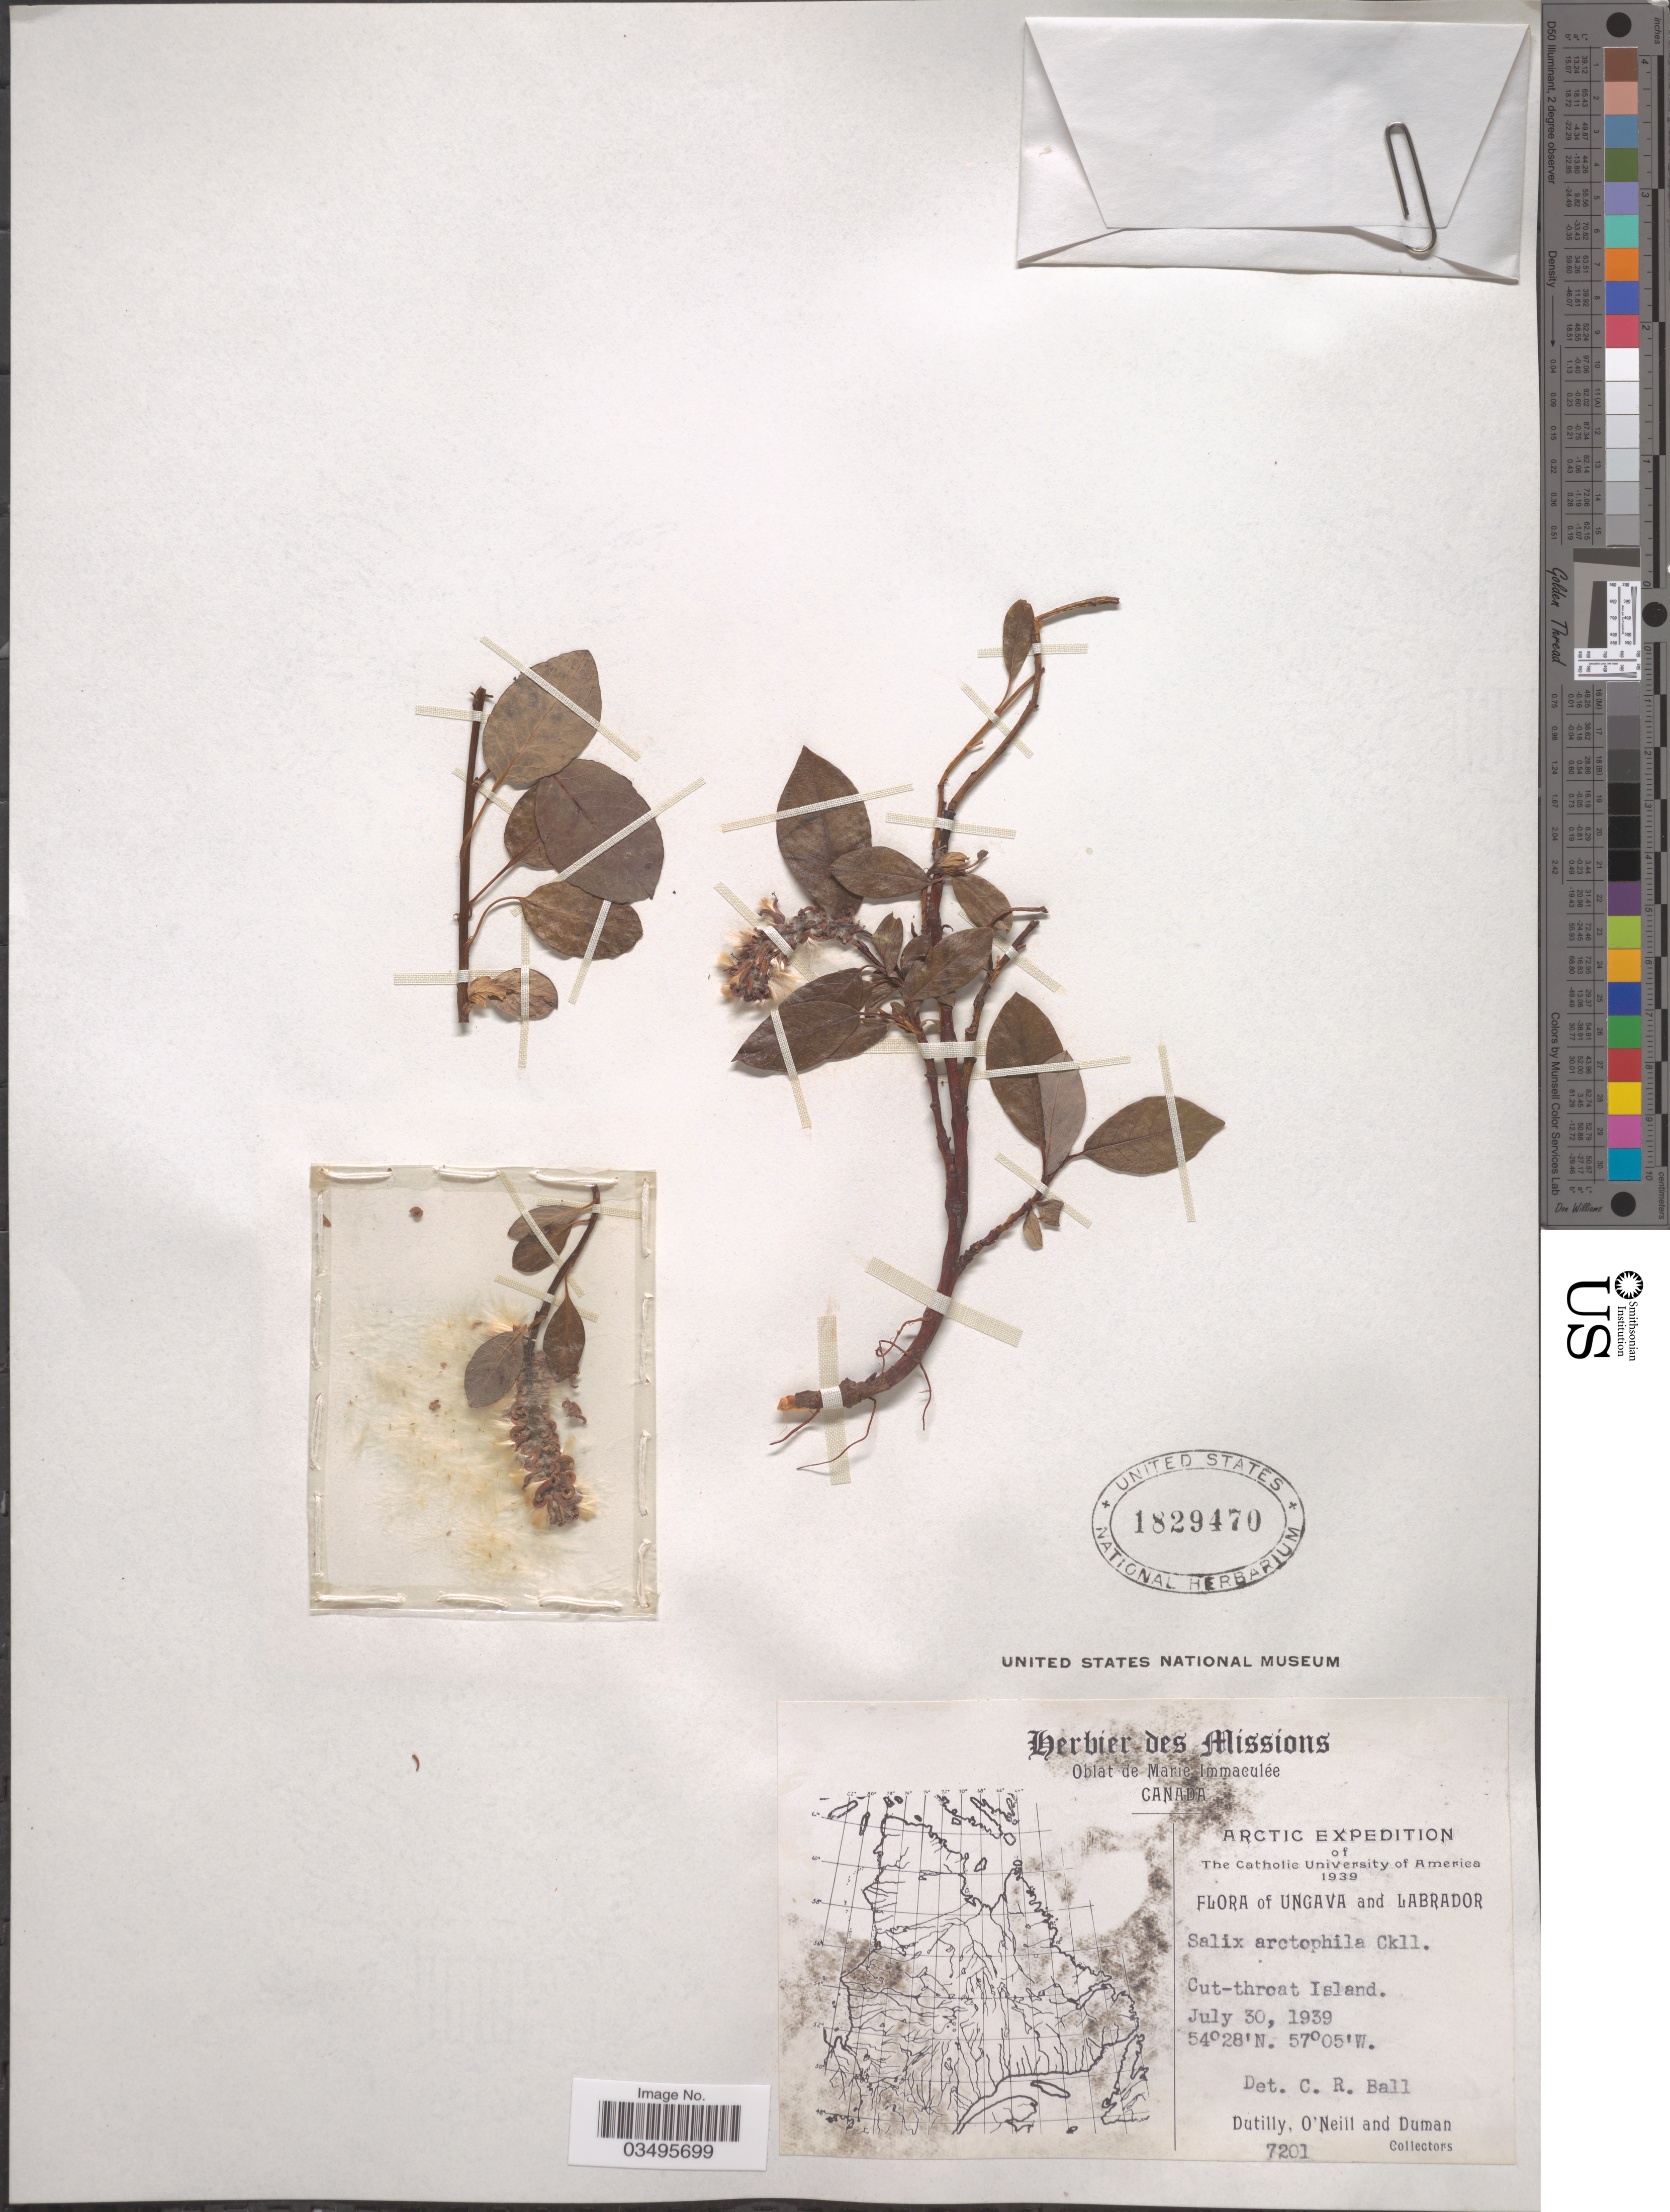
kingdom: Plantae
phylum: Tracheophyta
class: Magnoliopsida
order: Malpighiales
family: Salicaceae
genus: Salix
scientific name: Salix arctophila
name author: Cockerell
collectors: -. Dutilly, O' Neill & -. Duman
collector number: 7201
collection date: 1939-07-30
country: Canada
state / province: Newfoundland and Labrador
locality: Ungava and Labrador. Cut-throat Island.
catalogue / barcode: US 1829470